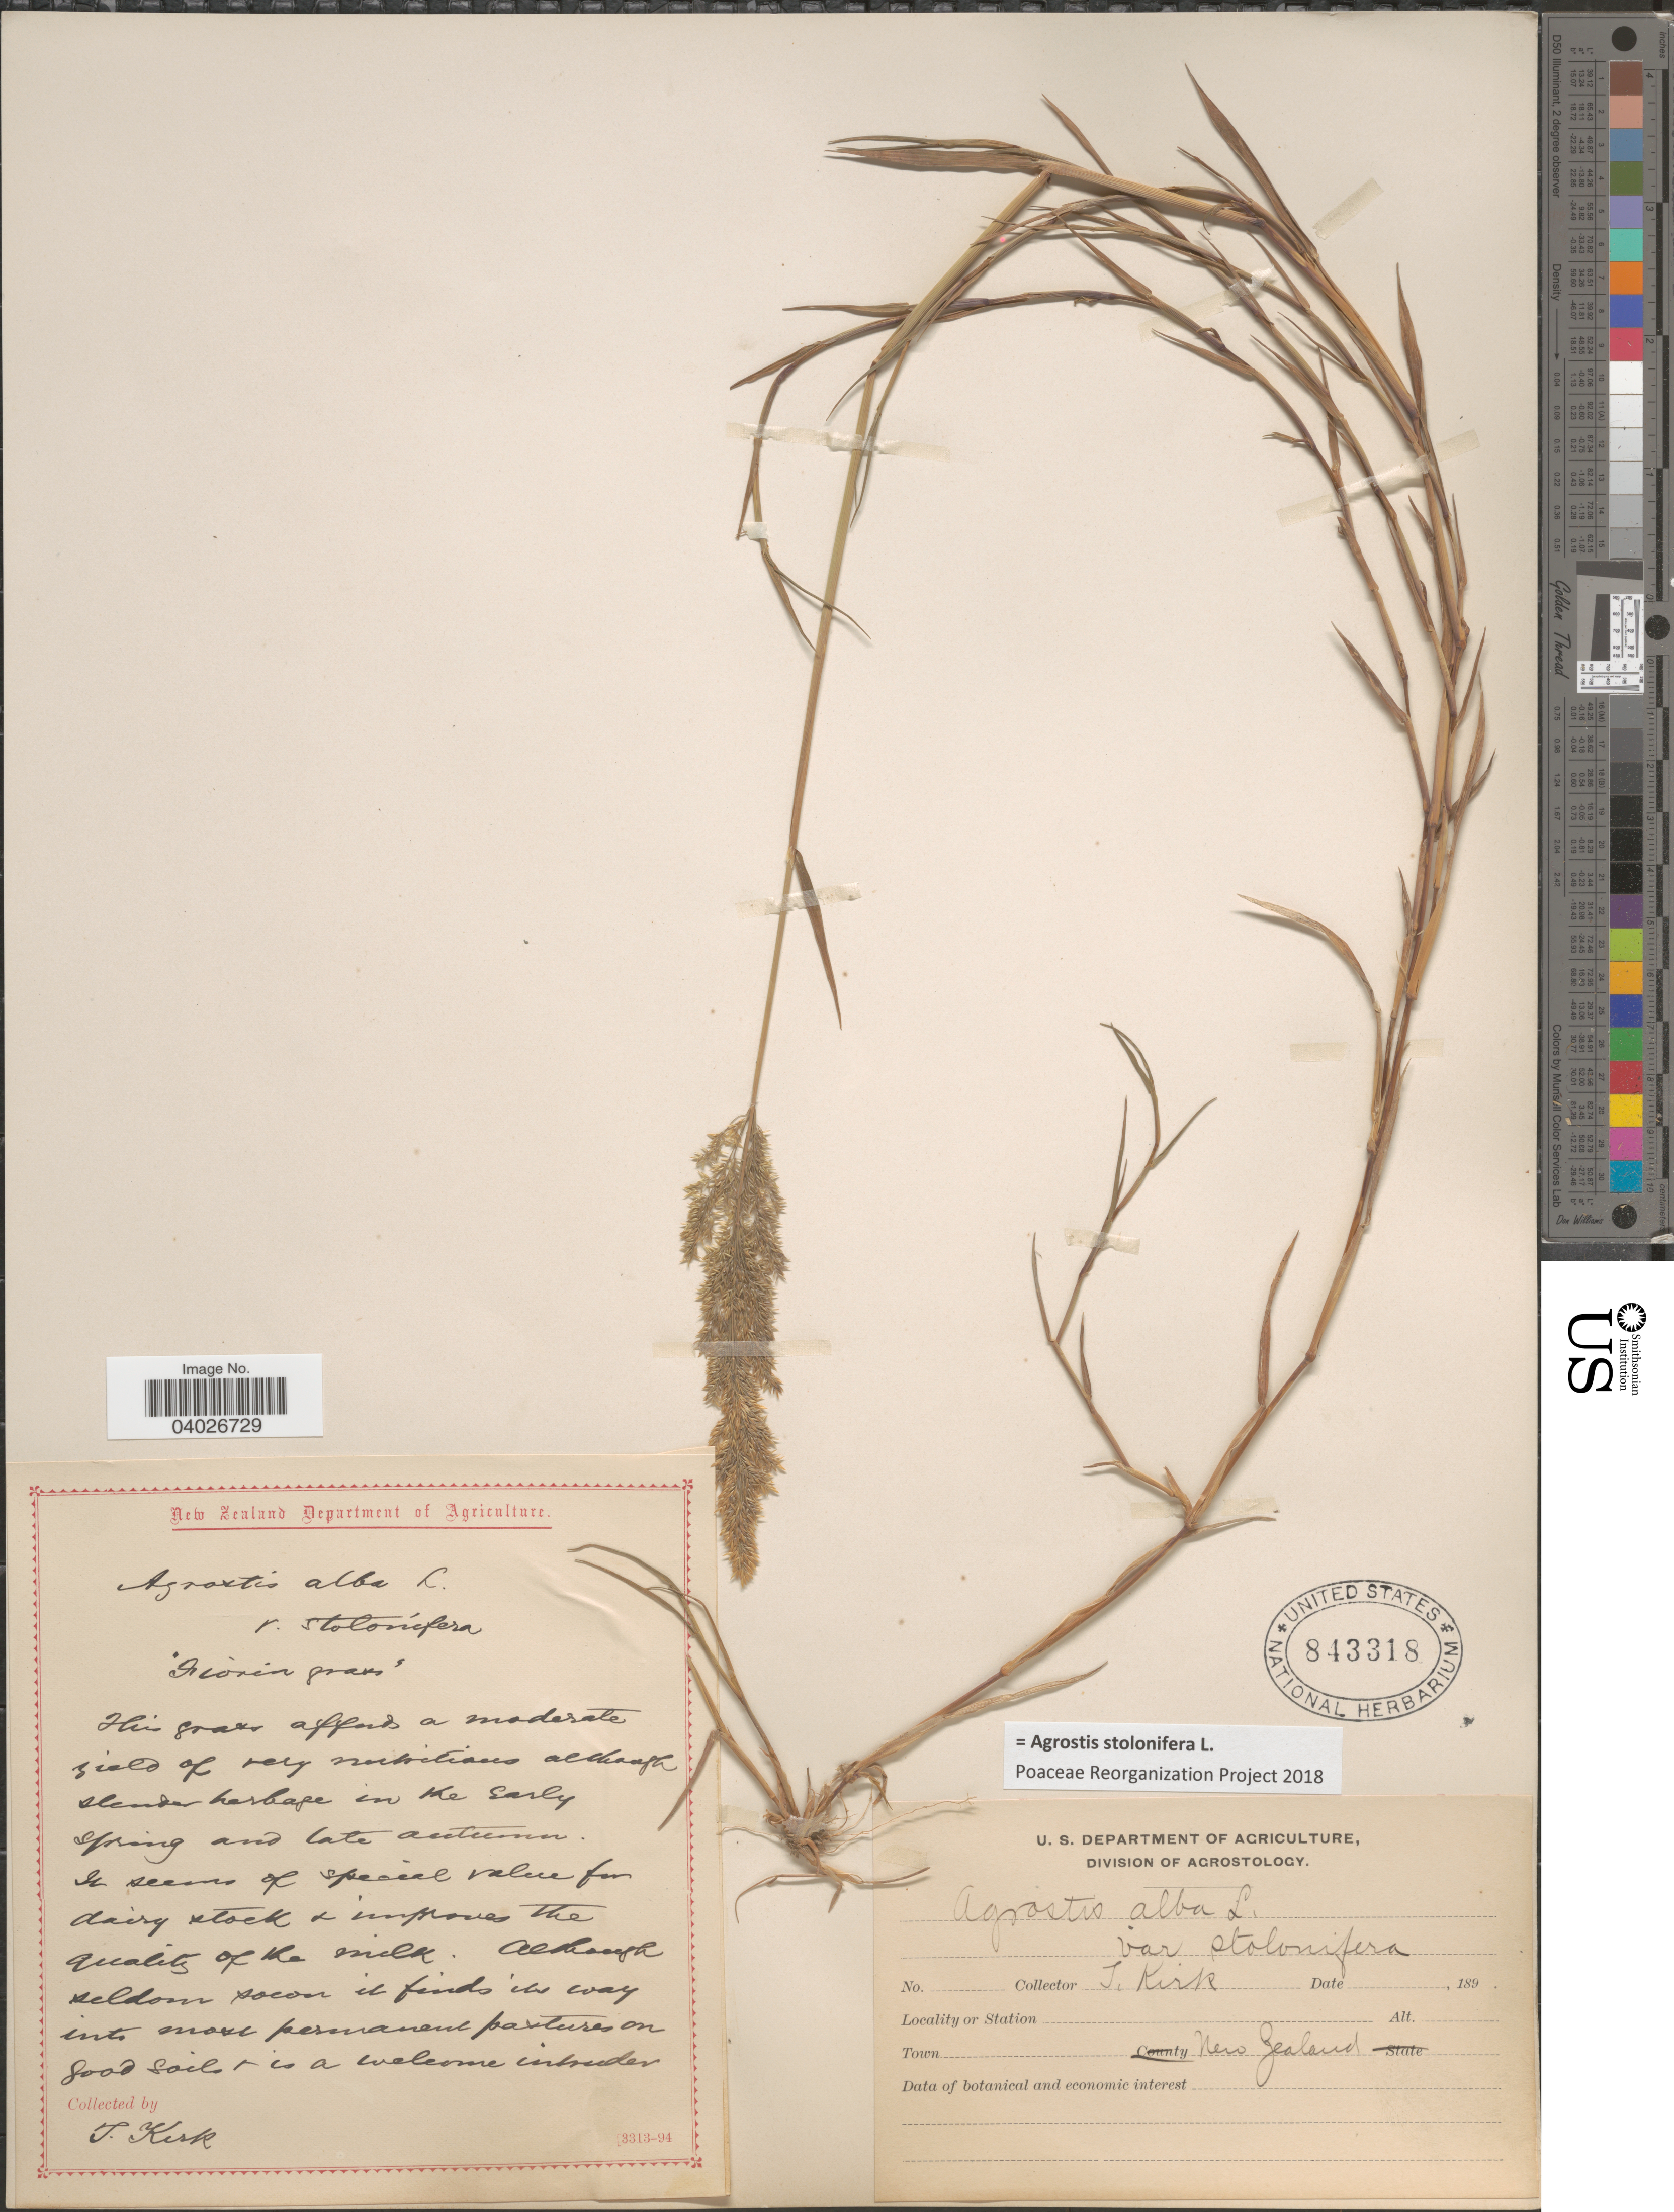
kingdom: Plantae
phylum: Tracheophyta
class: Liliopsida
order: Poales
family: Poaceae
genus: Agrostis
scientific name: Agrostis stolonifera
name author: L.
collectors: T. Kirk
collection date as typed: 189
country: New Zealand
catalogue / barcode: US 843318